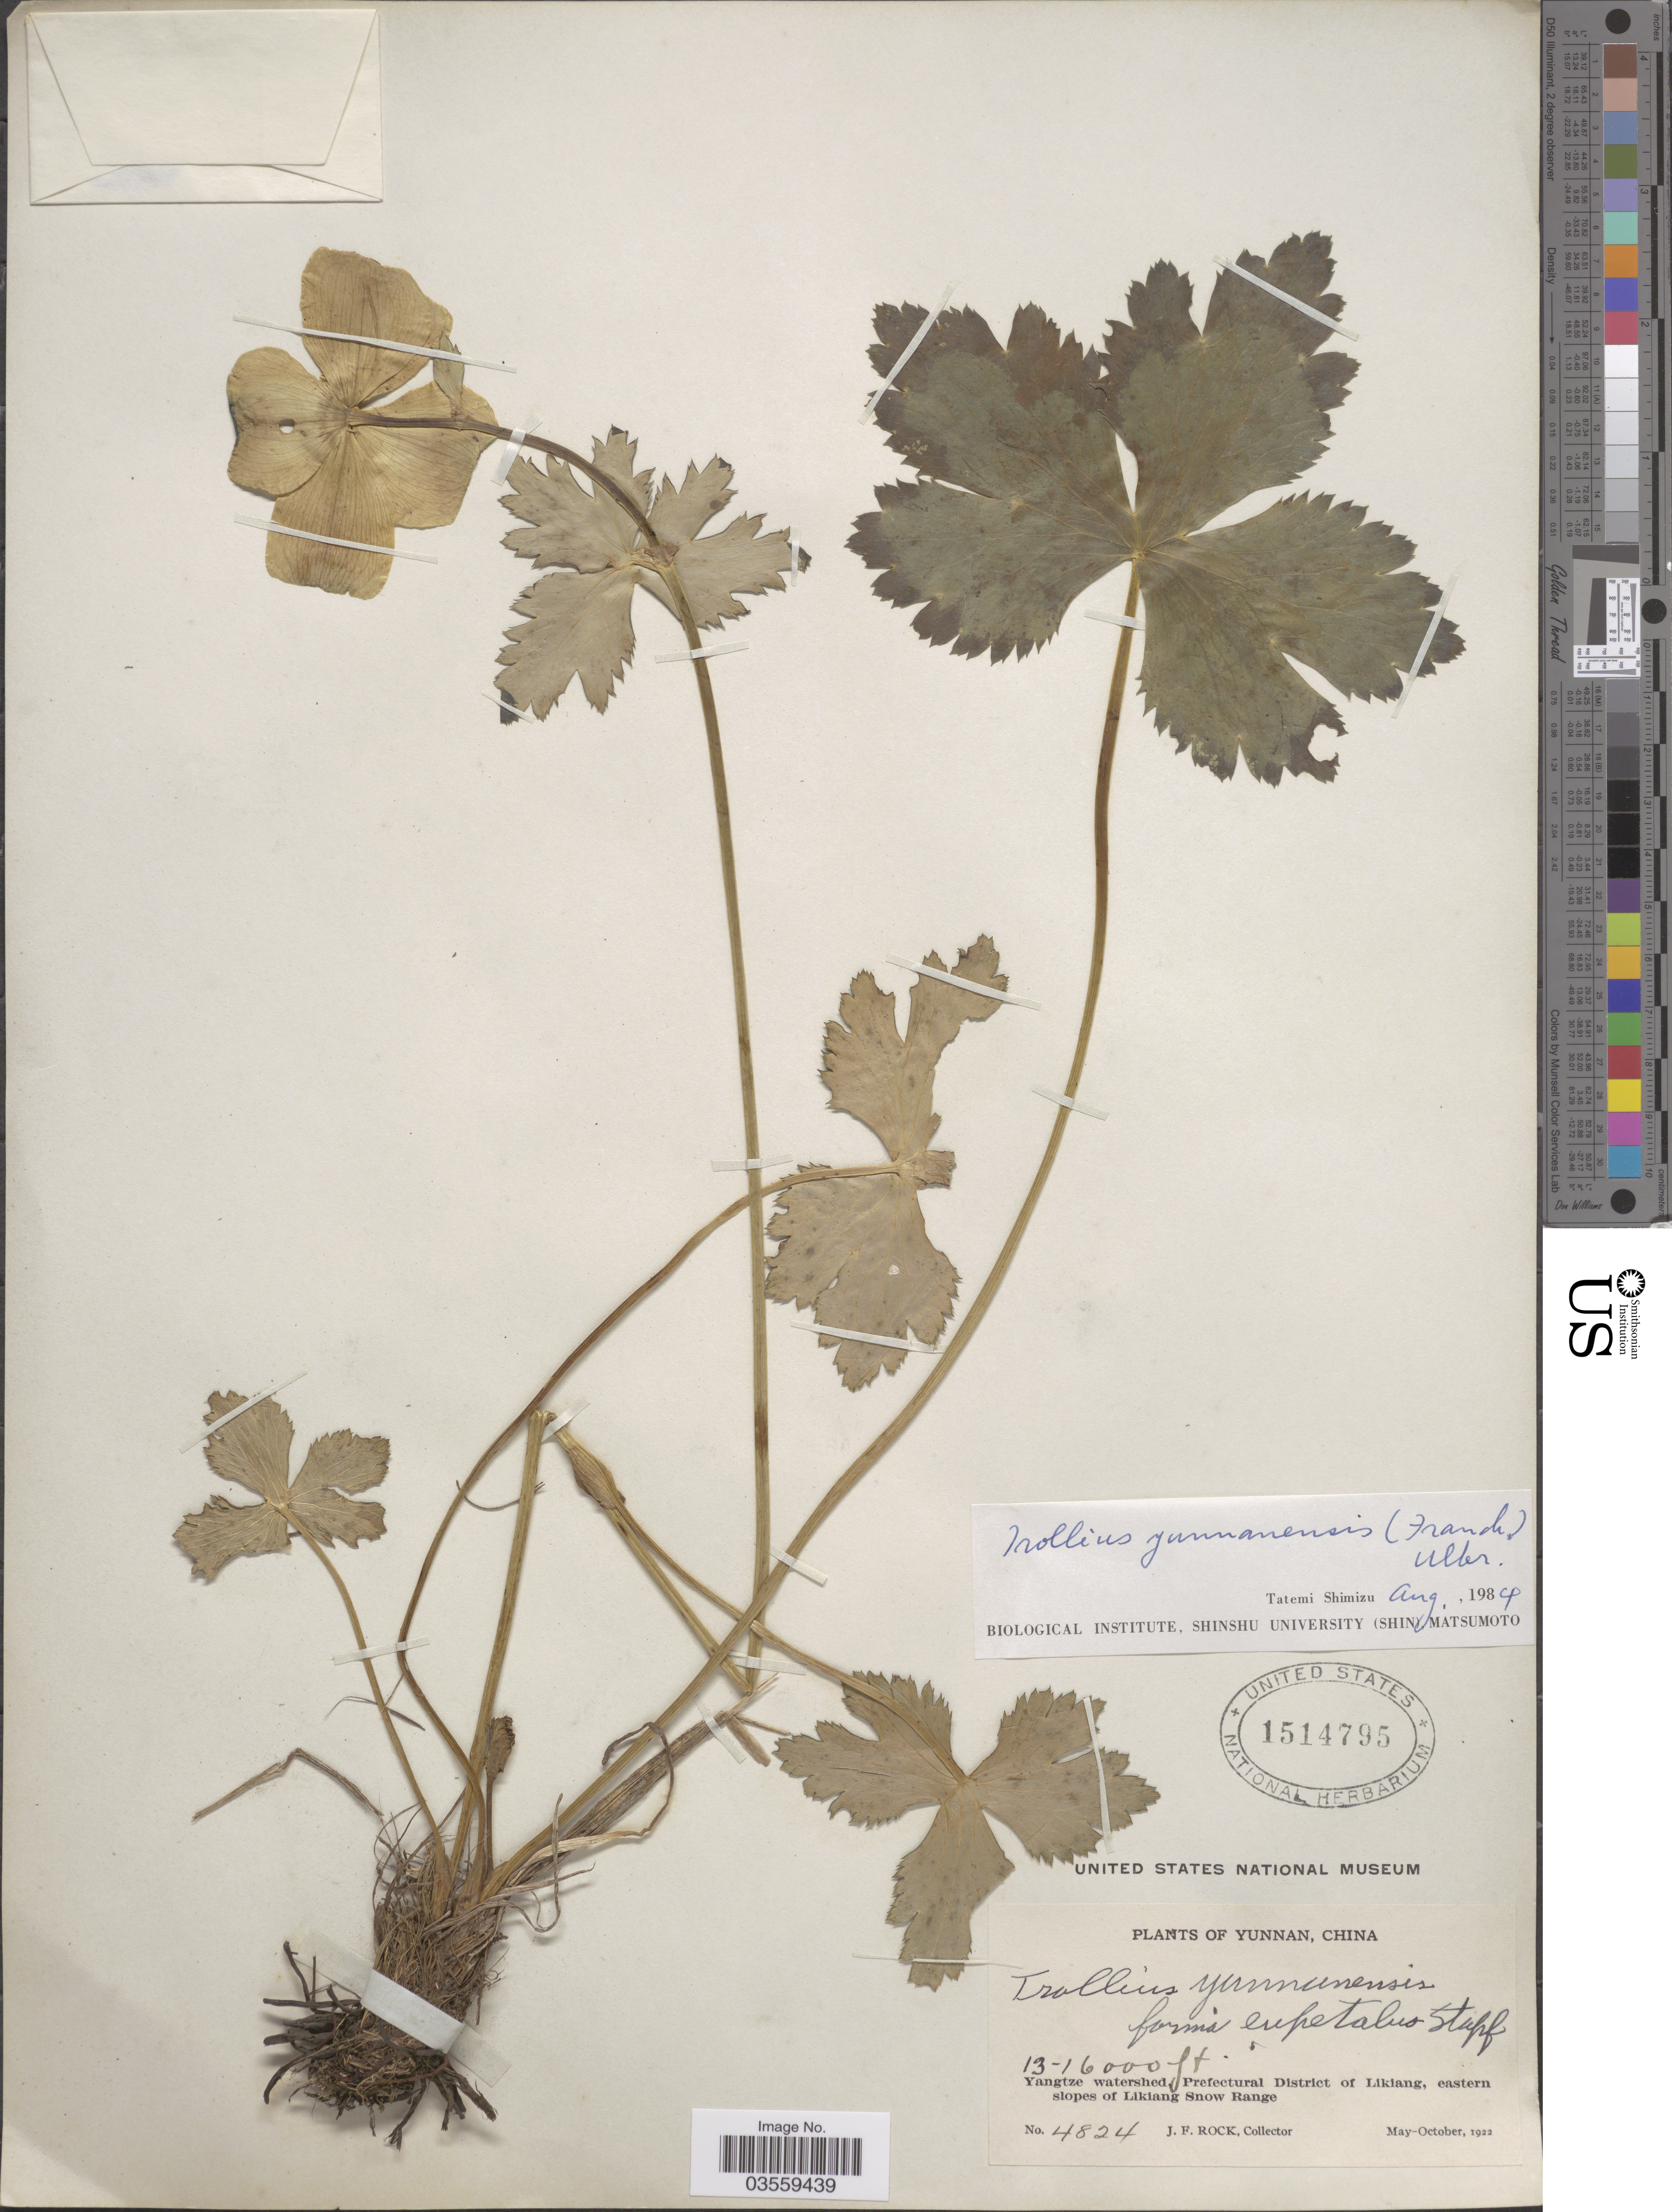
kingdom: Plantae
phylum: Tracheophyta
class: Magnoliopsida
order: Ranunculales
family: Ranunculaceae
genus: Trollius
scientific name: Trollius yunnanensis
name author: Ulbr.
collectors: J. Rock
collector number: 4824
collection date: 1922-05/1922-10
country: China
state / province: Yunnan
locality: Yangtze watershed, Prefectural District of Likiang, eastern slopes of Likiang Snow Range.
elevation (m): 3962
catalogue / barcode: US 1514795